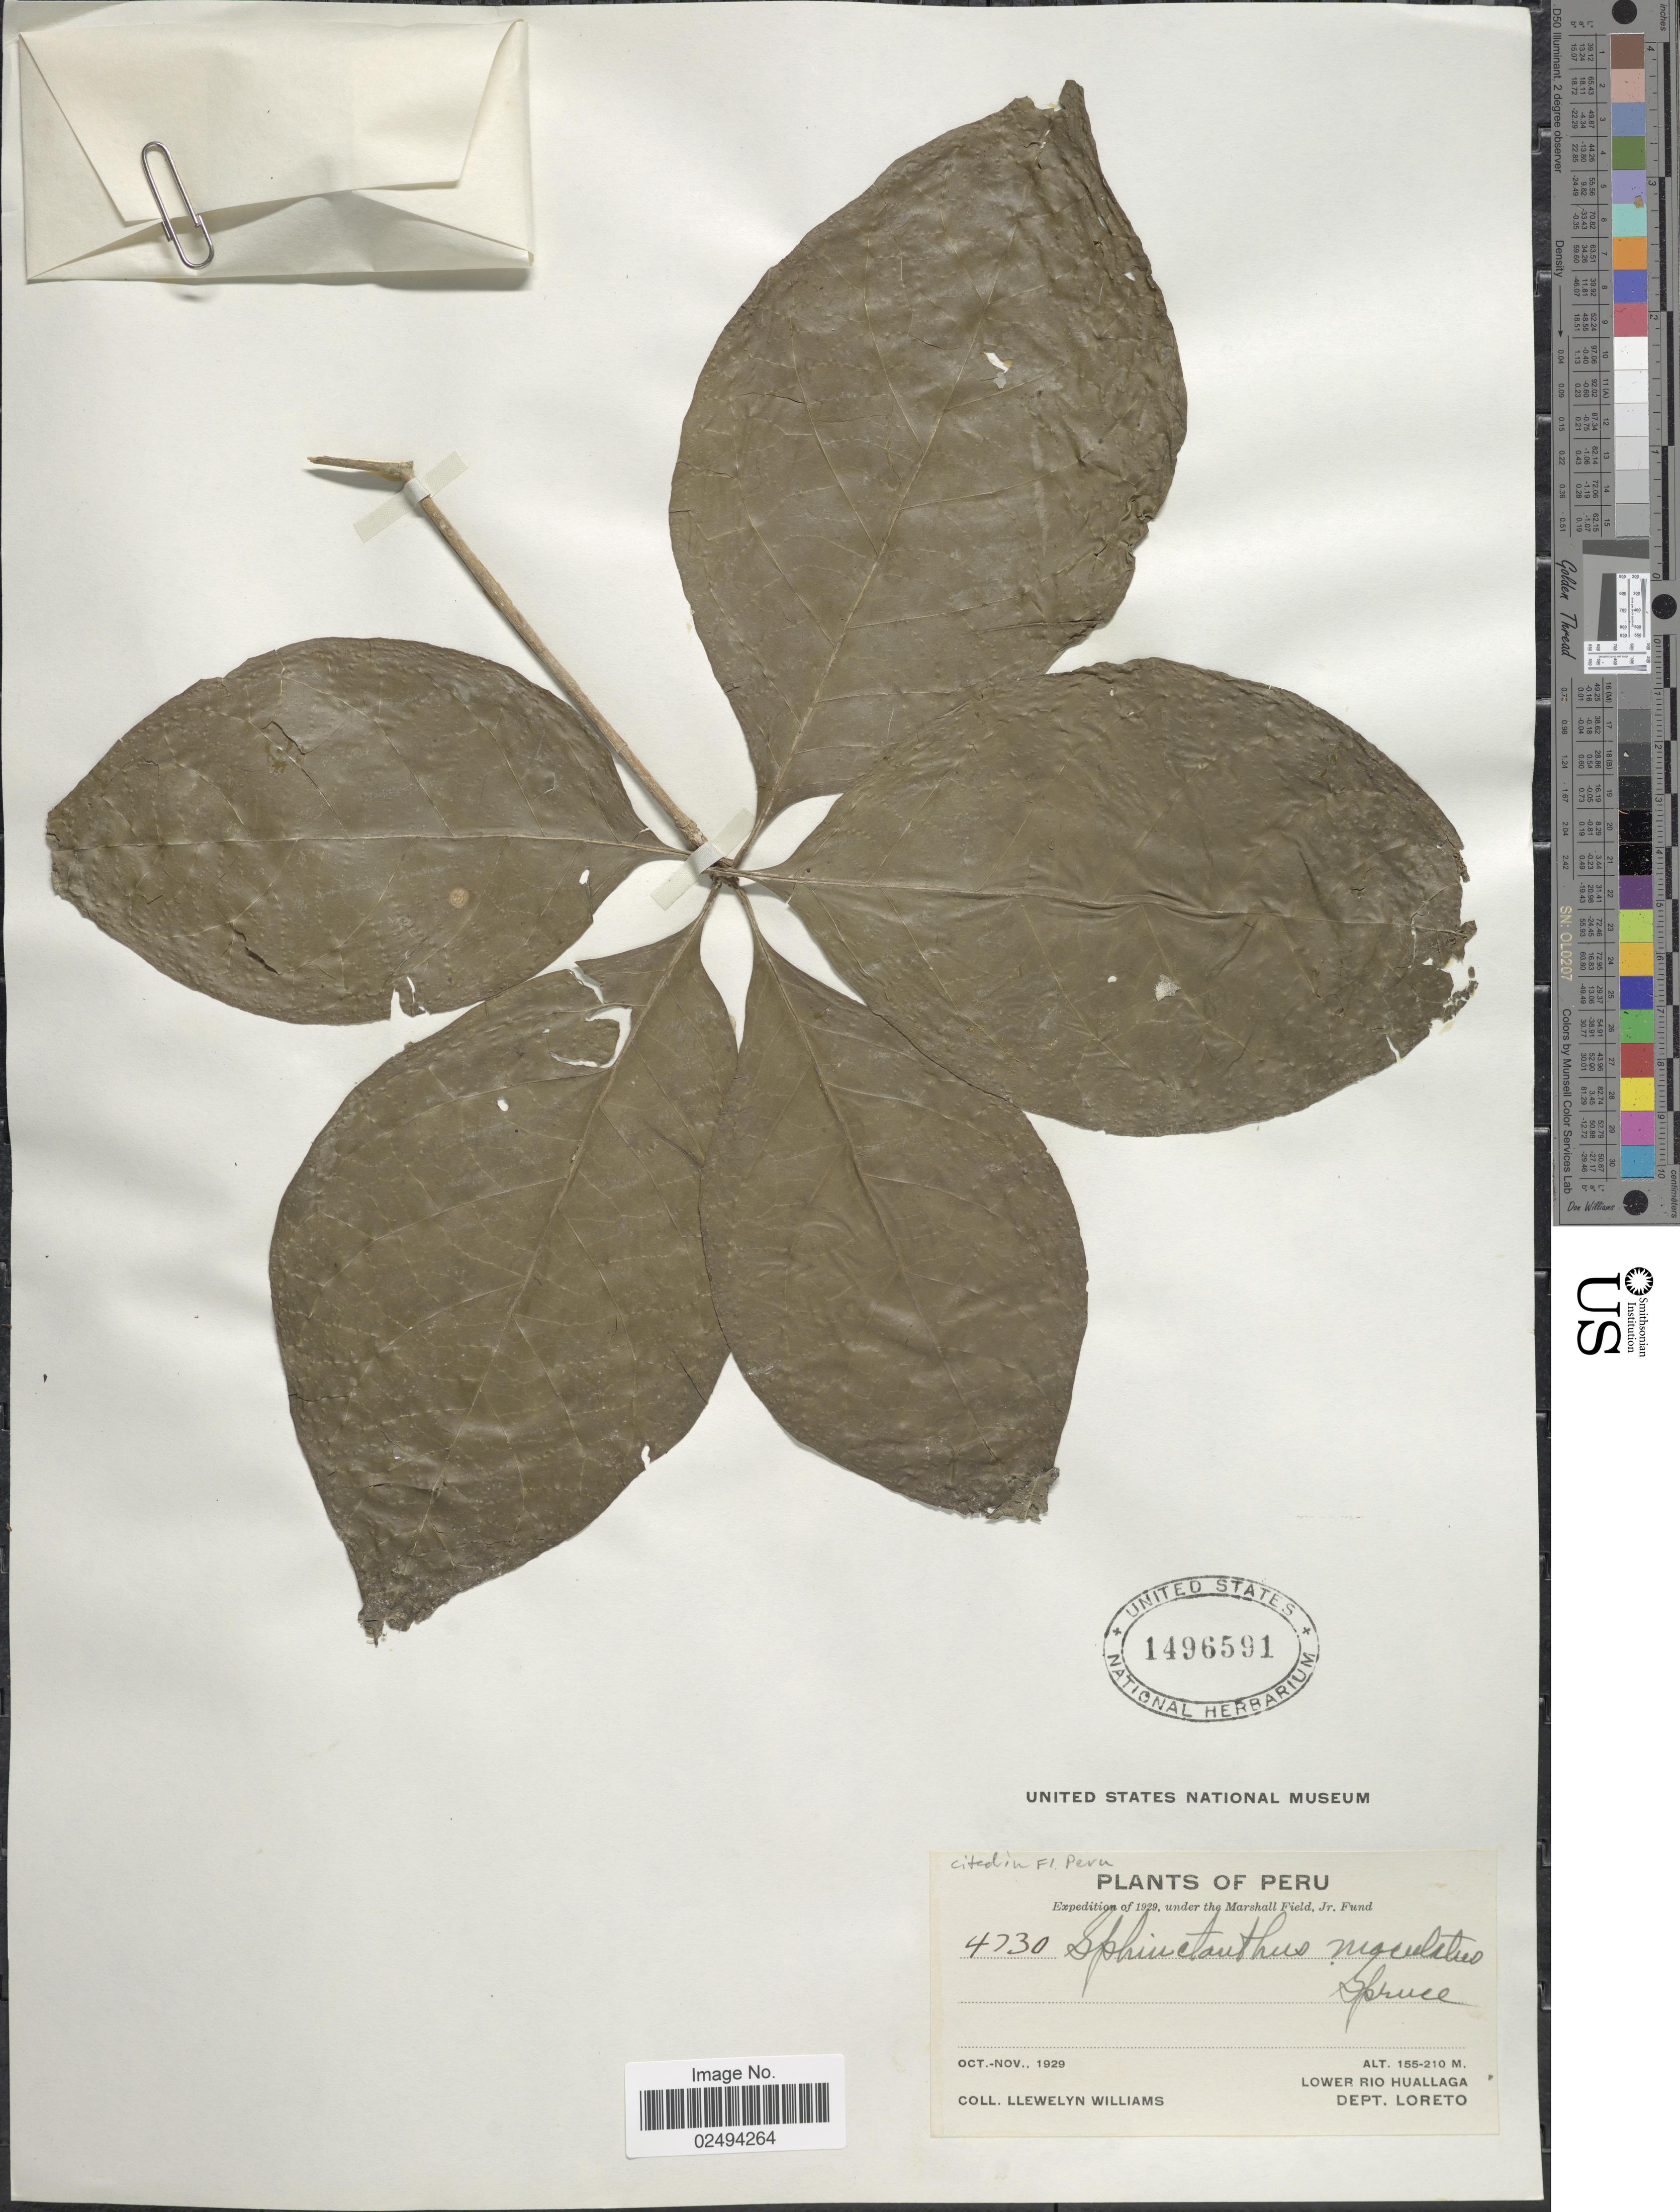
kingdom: Plantae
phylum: Tracheophyta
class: Magnoliopsida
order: Gentianales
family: Rubiaceae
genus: Sphinctanthus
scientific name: Sphinctanthus maculatus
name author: Spruce ex K. Schum.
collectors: Ll. Williams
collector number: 4730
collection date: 1929-10/1929-11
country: Peru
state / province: Loreto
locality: Lower Rio Huallaga, Dept. Loreto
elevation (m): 155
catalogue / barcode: US 1496591